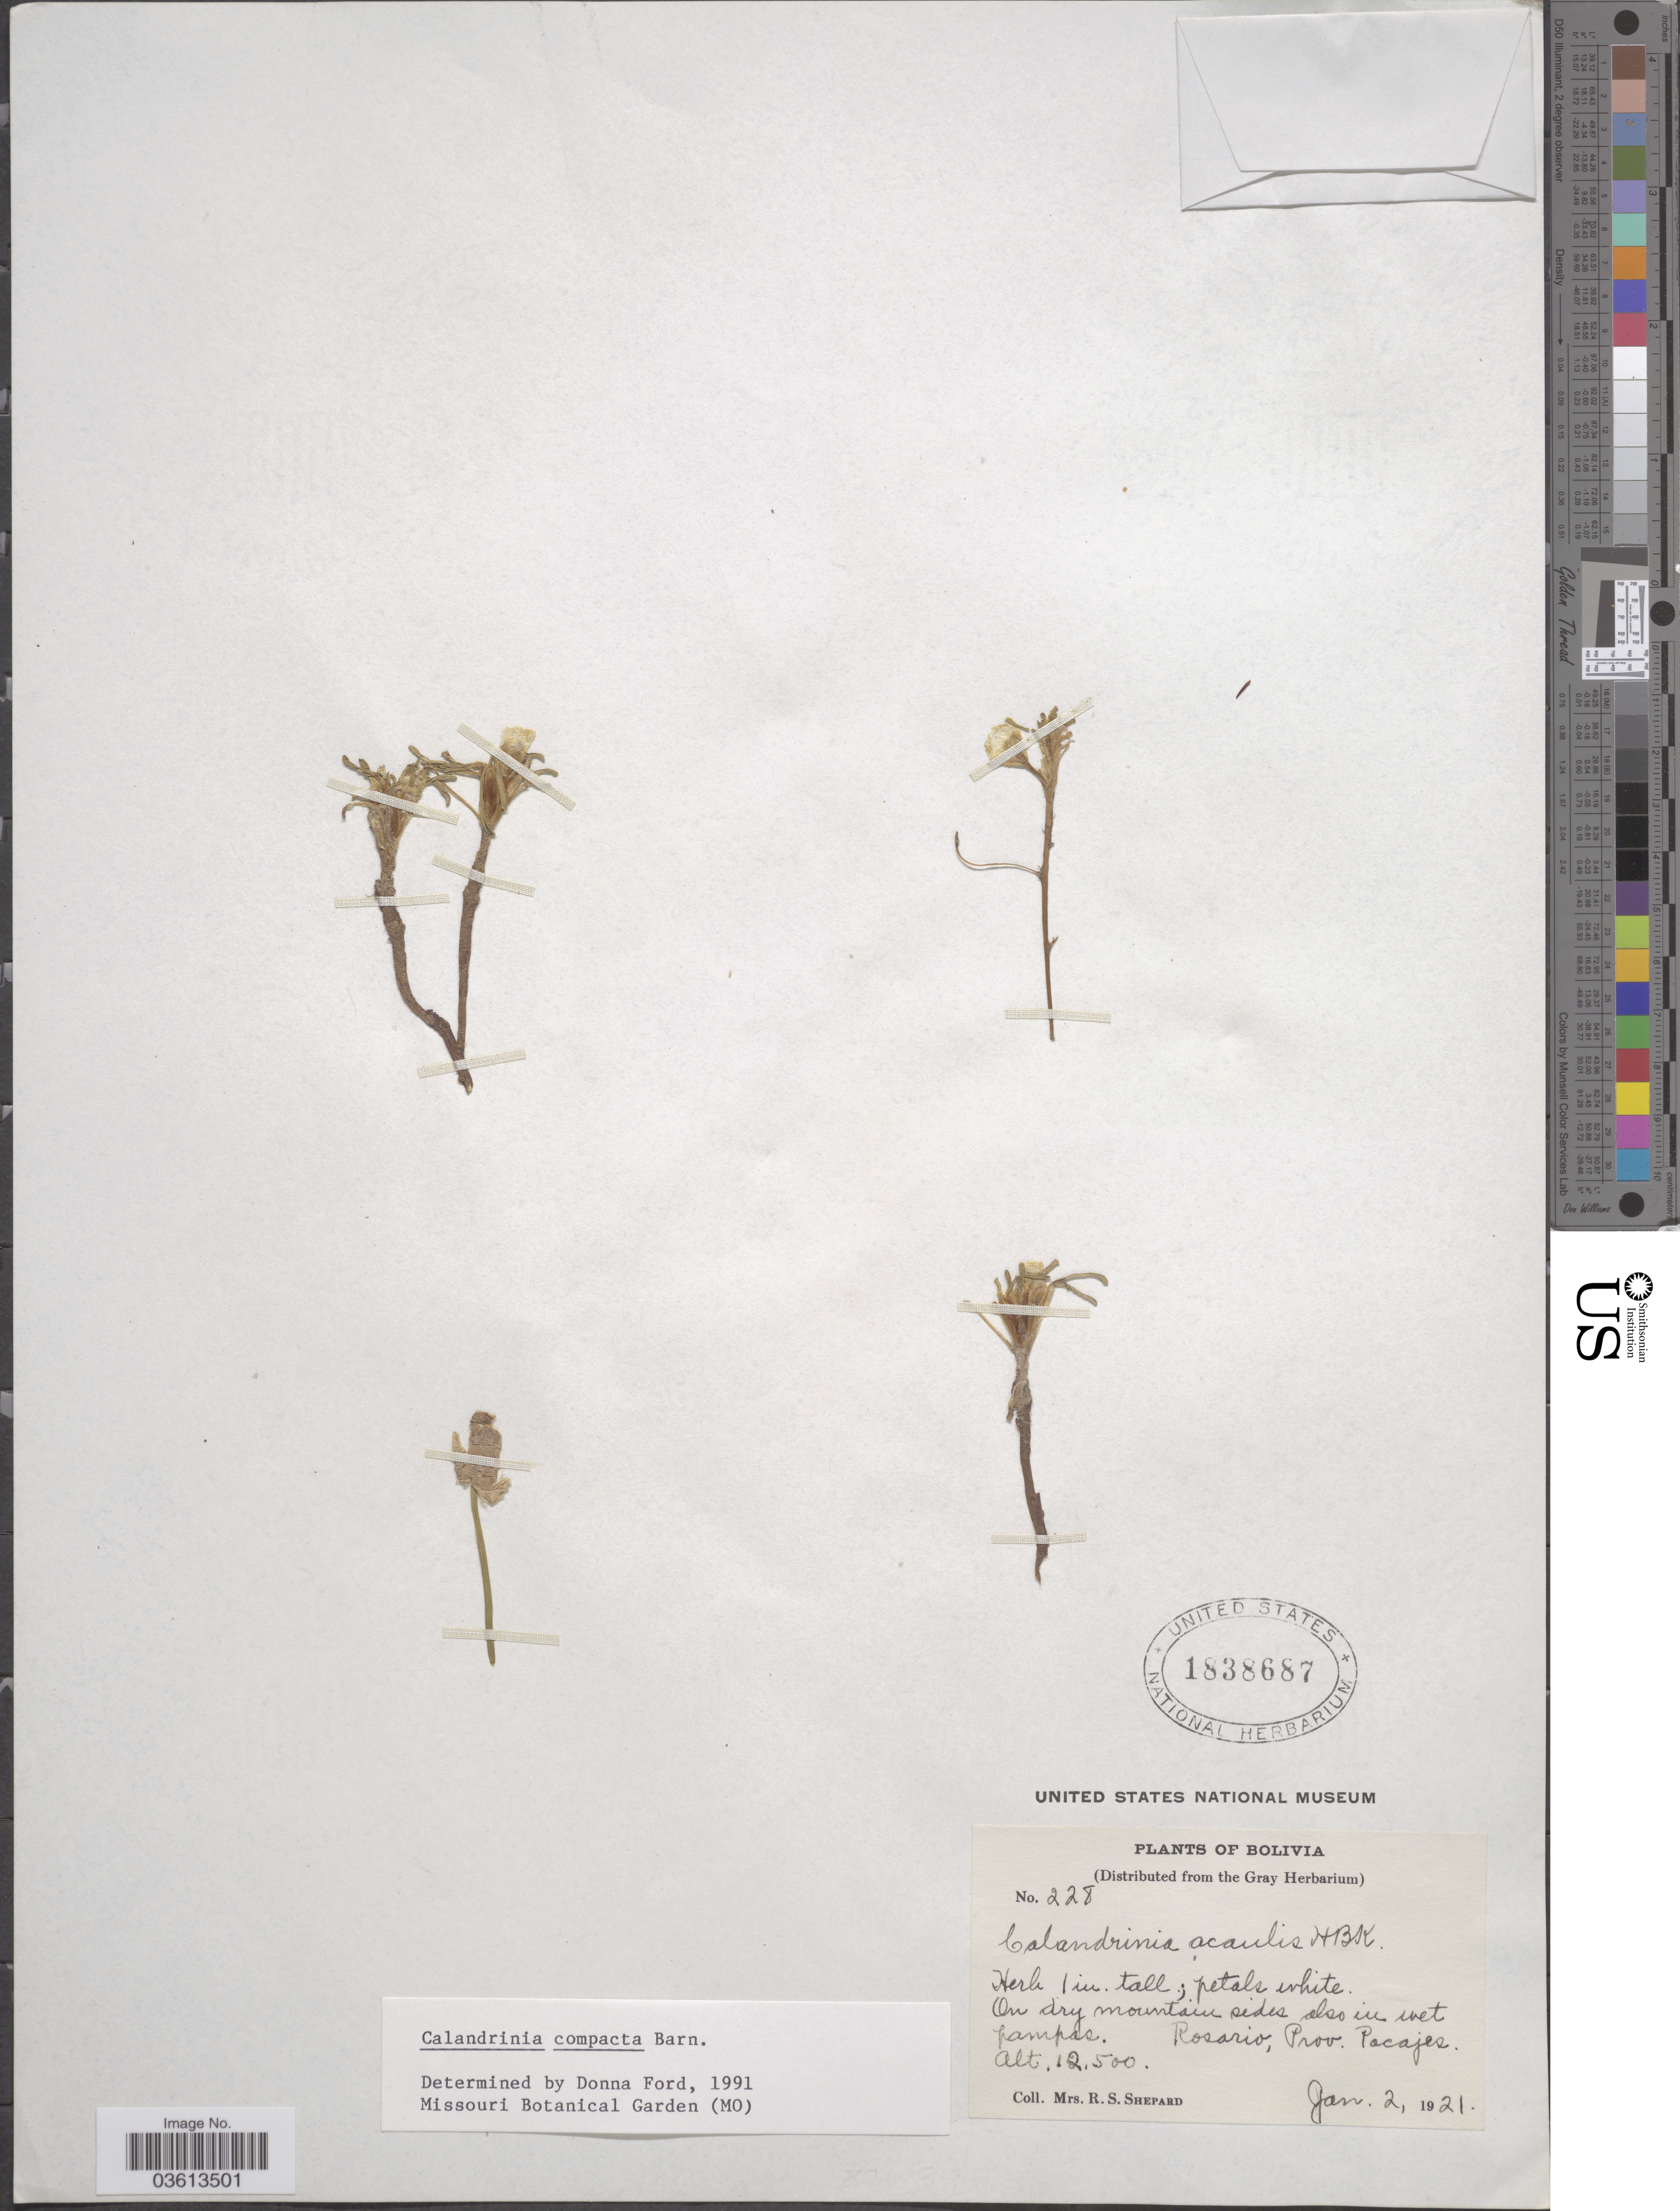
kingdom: Plantae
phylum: Tracheophyta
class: Magnoliopsida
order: Caryophyllales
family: Montiaceae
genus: Calandrinia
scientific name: Calandrinia compacta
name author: Barnéoud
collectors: R. Shepard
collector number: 228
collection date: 1921-01-02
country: Bolivia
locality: On dry mountain sides also in wet pampas. Rosario, Prov. Pocajes.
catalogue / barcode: US 1838687